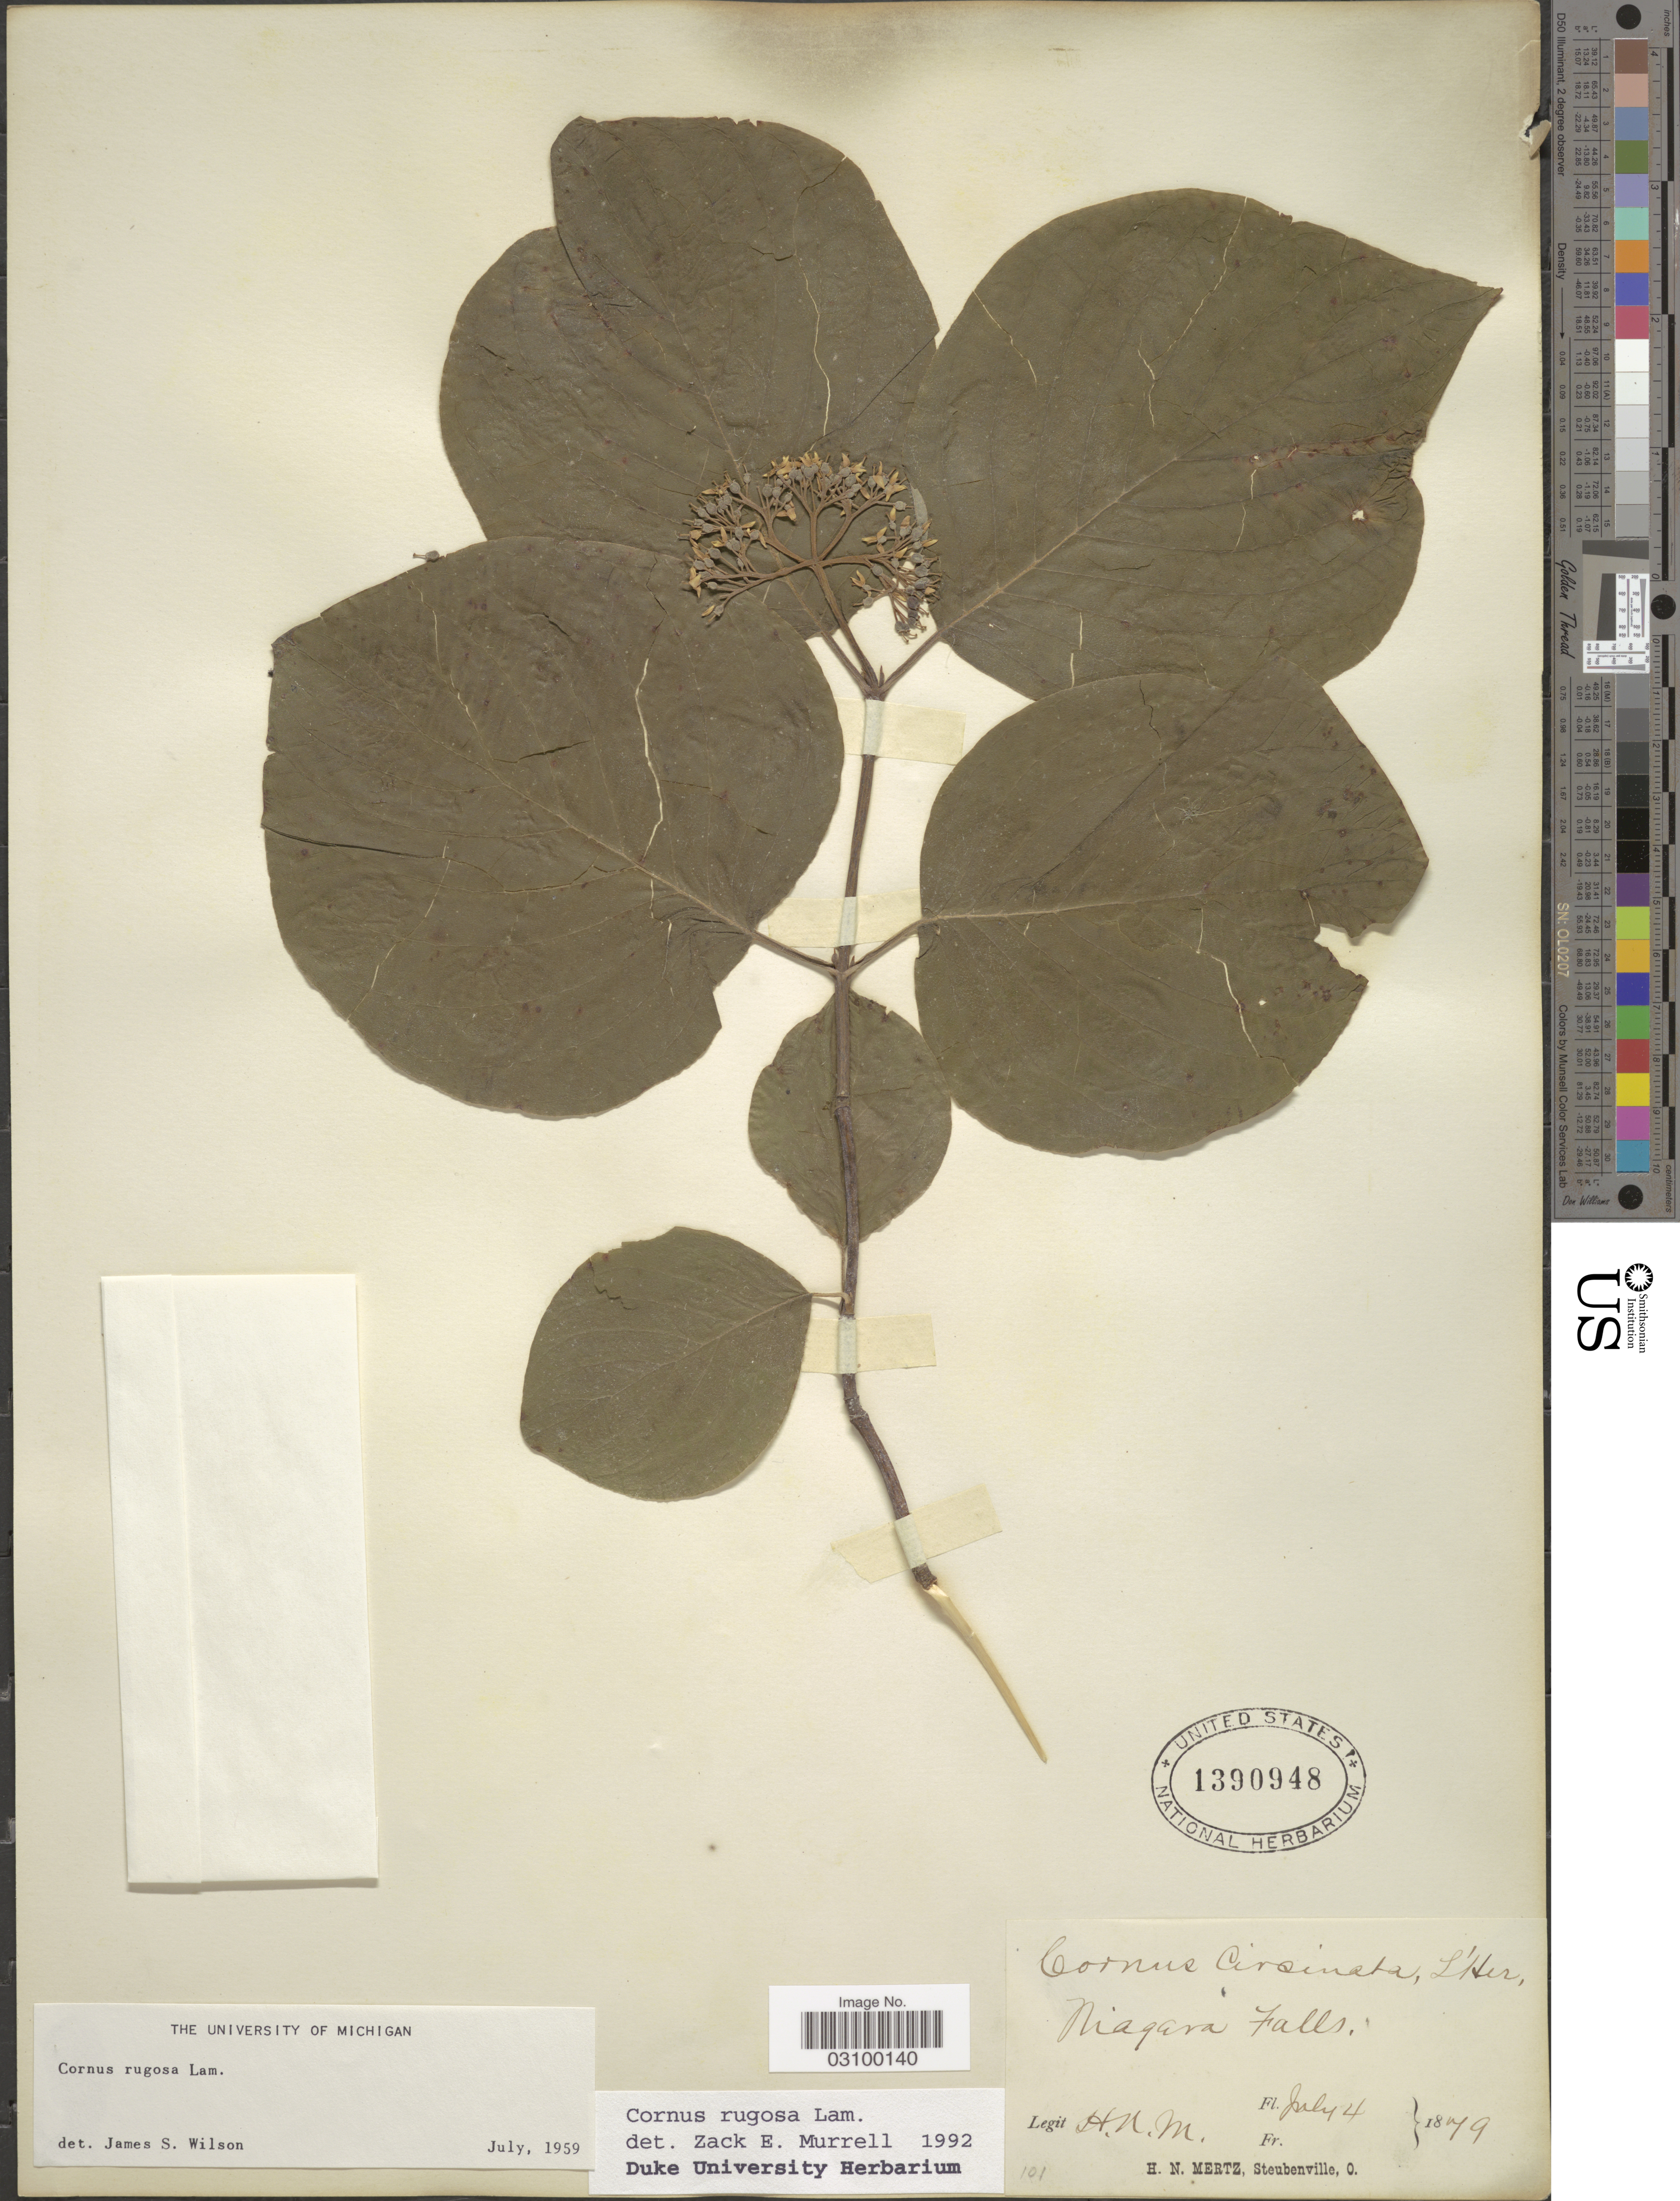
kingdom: Plantae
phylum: Tracheophyta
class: Magnoliopsida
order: Cornales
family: Cornaceae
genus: Cornus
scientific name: Cornus rugosa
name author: Lam.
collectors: H. Mertz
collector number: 101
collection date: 1879-07-04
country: United States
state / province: Ohio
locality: Niagara Falls.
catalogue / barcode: US 1390948